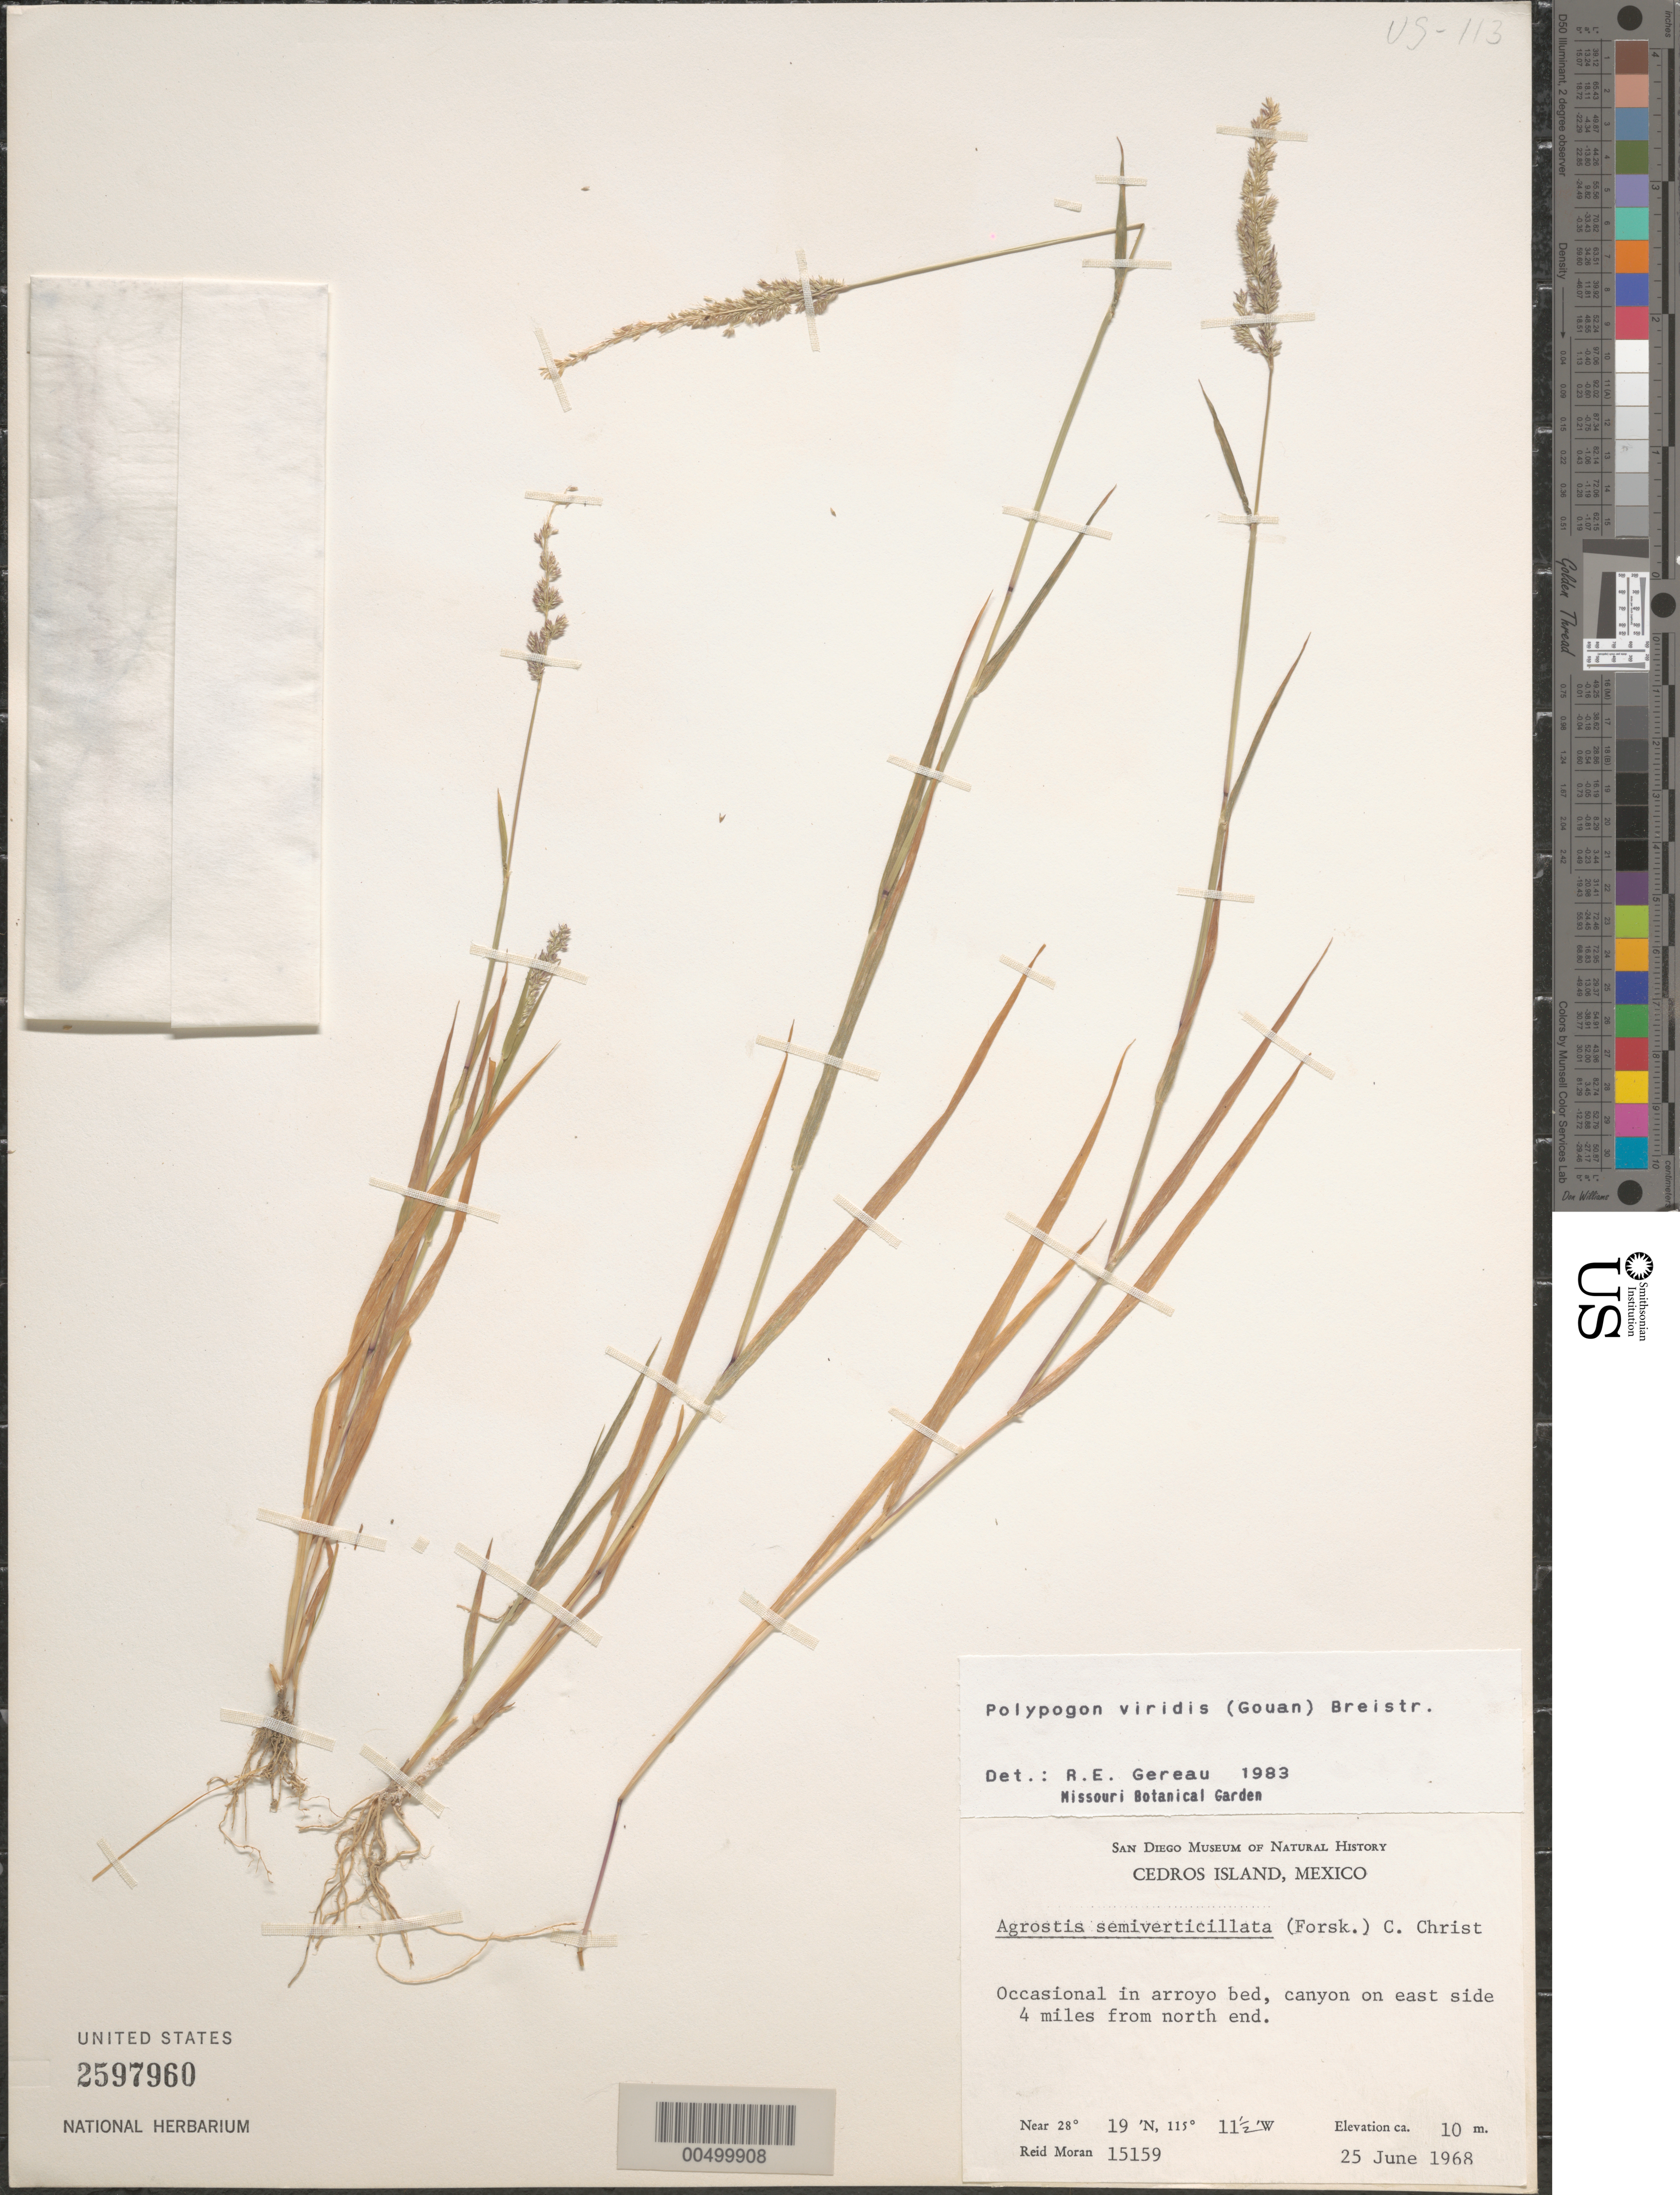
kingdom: Plantae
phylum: Tracheophyta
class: Liliopsida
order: Poales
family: Poaceae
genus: Polypogon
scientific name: Polypogon viridis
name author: (Gouan) Breistroffer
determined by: Gereau, R. E.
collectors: R. V. Moran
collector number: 15159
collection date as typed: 25 Jun 1968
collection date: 1968-06-25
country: Mexico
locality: Cedros Island, canyon on E side 4 mi from N end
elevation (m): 10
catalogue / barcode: US 2597960